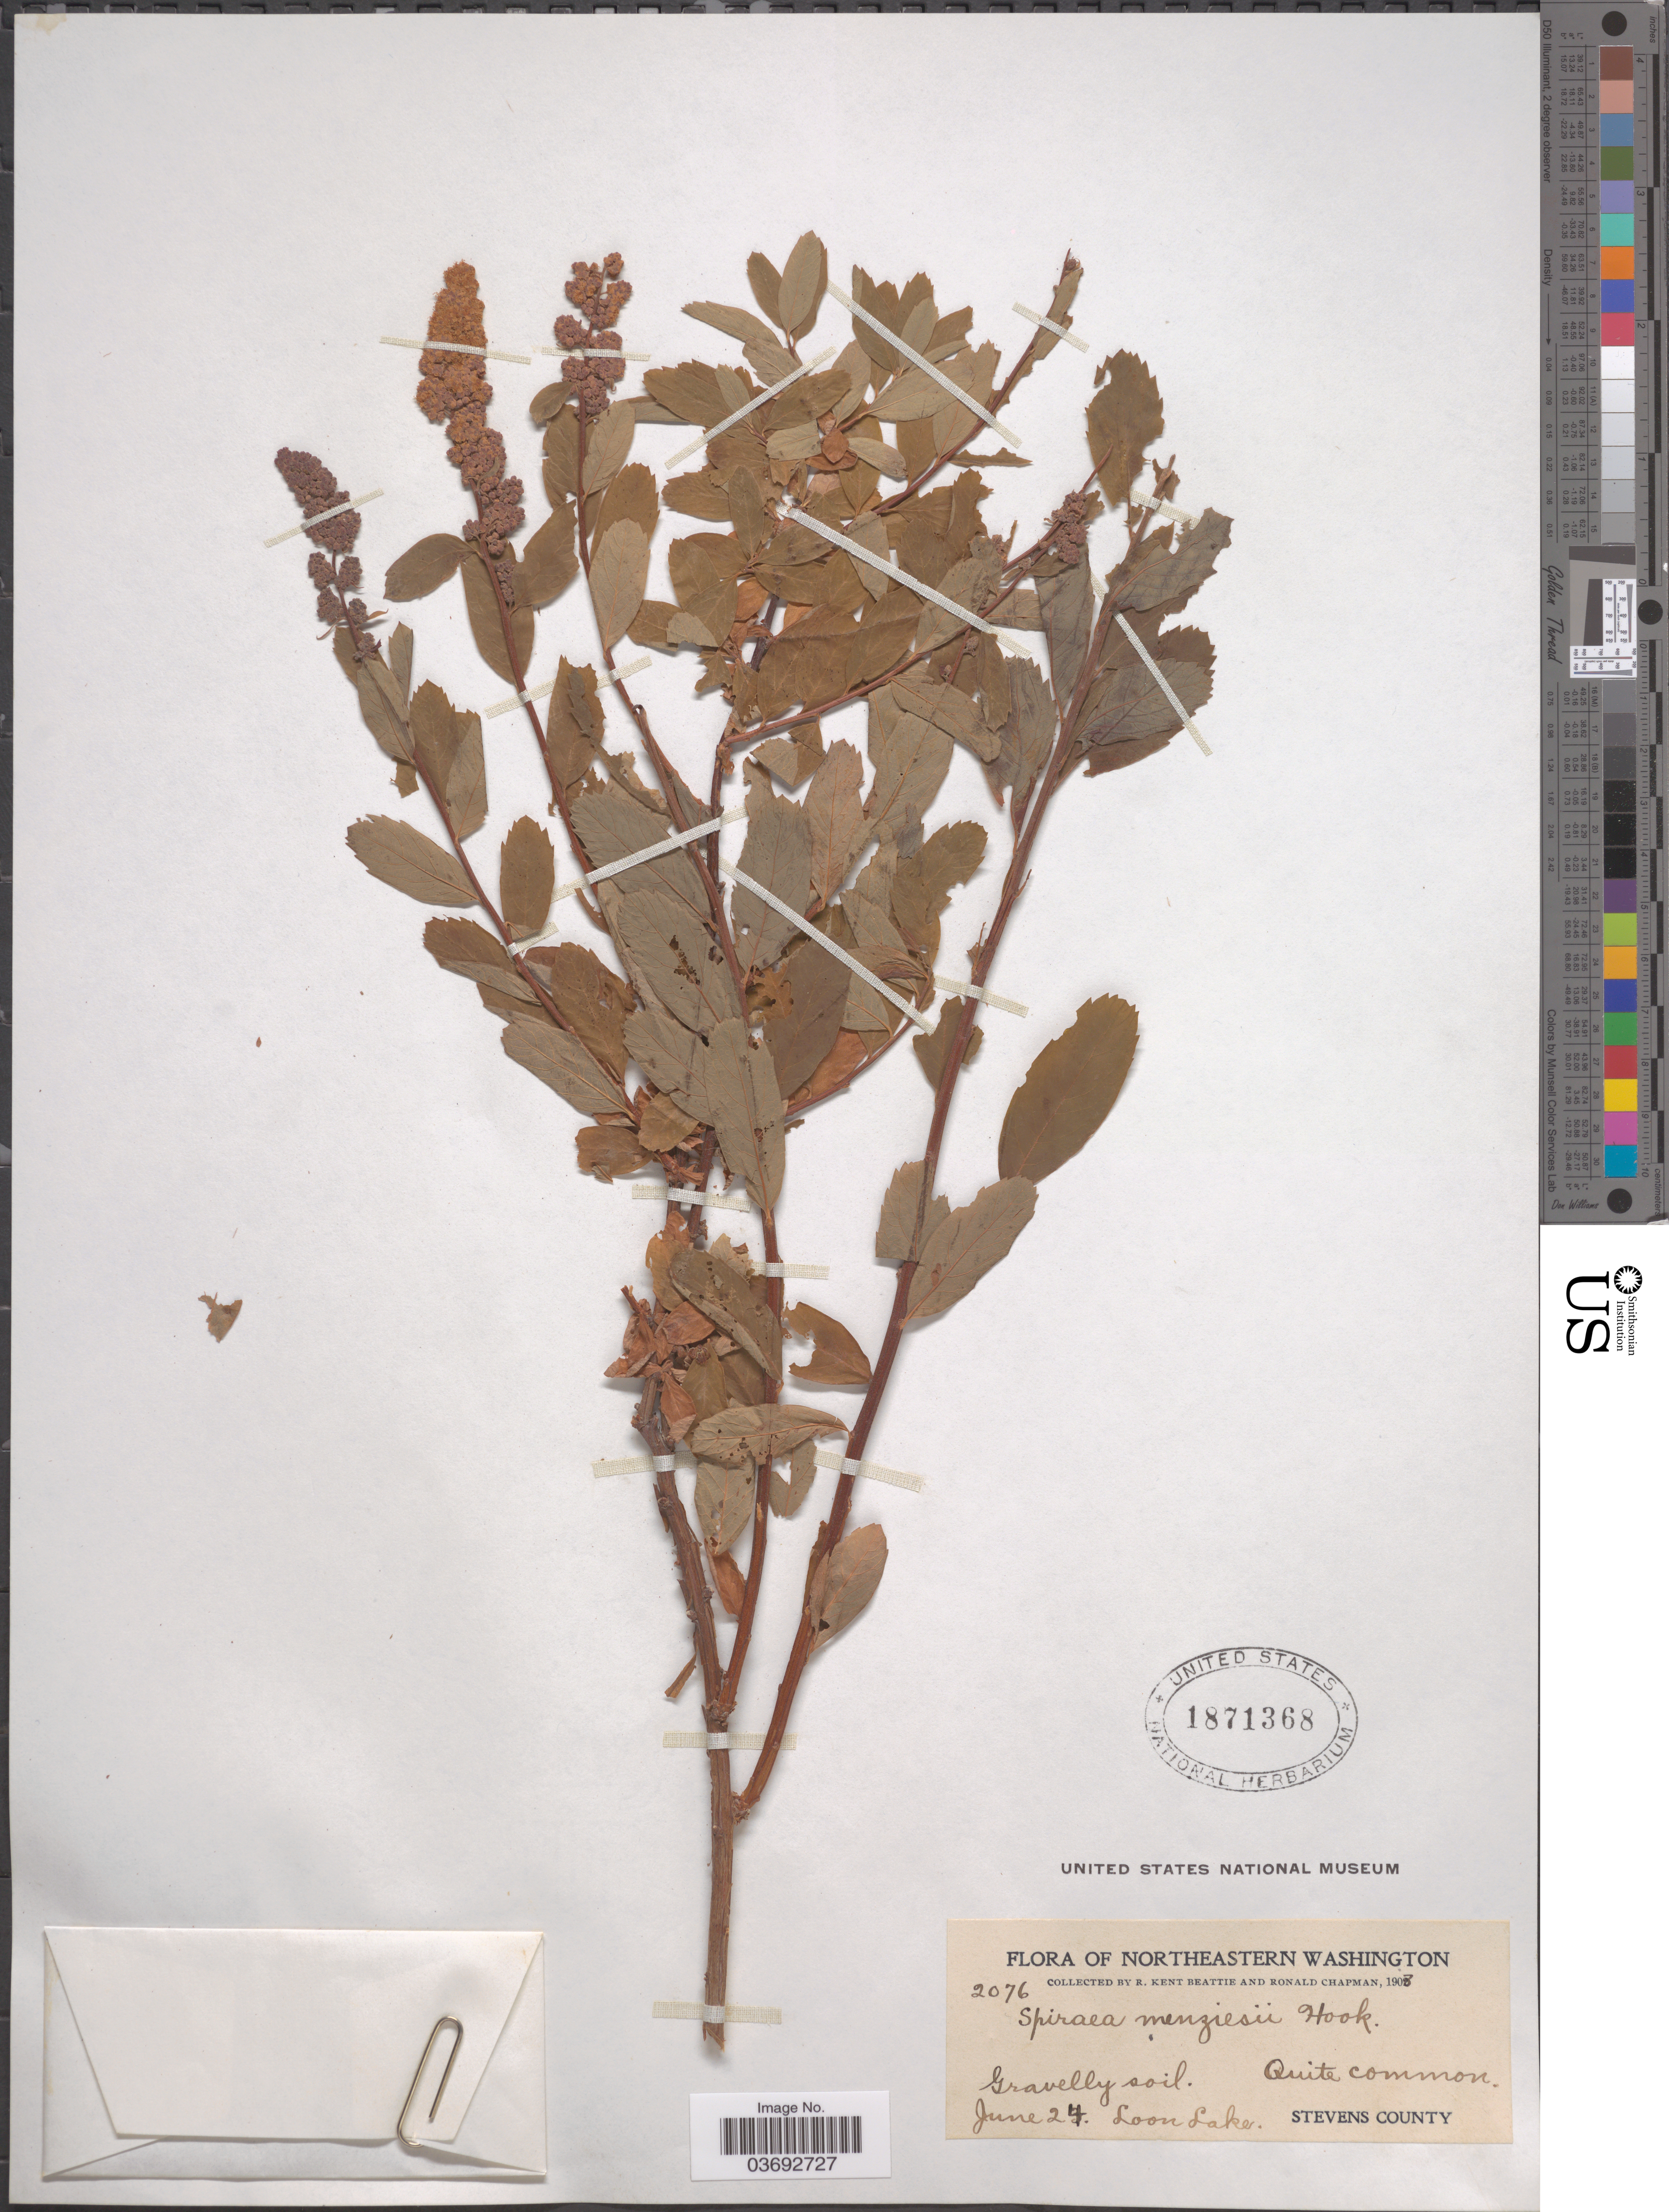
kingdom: Plantae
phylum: Tracheophyta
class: Magnoliopsida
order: Rosales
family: Rosaceae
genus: Spiraea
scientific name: Spiraea menziesii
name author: Hook.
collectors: R. K. Beattie & R. Chapman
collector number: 2076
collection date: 1903-06-24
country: United States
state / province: Washington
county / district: Stevens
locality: Northeastern Washington. Loon Lake. Stevens County.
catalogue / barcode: US 1871368